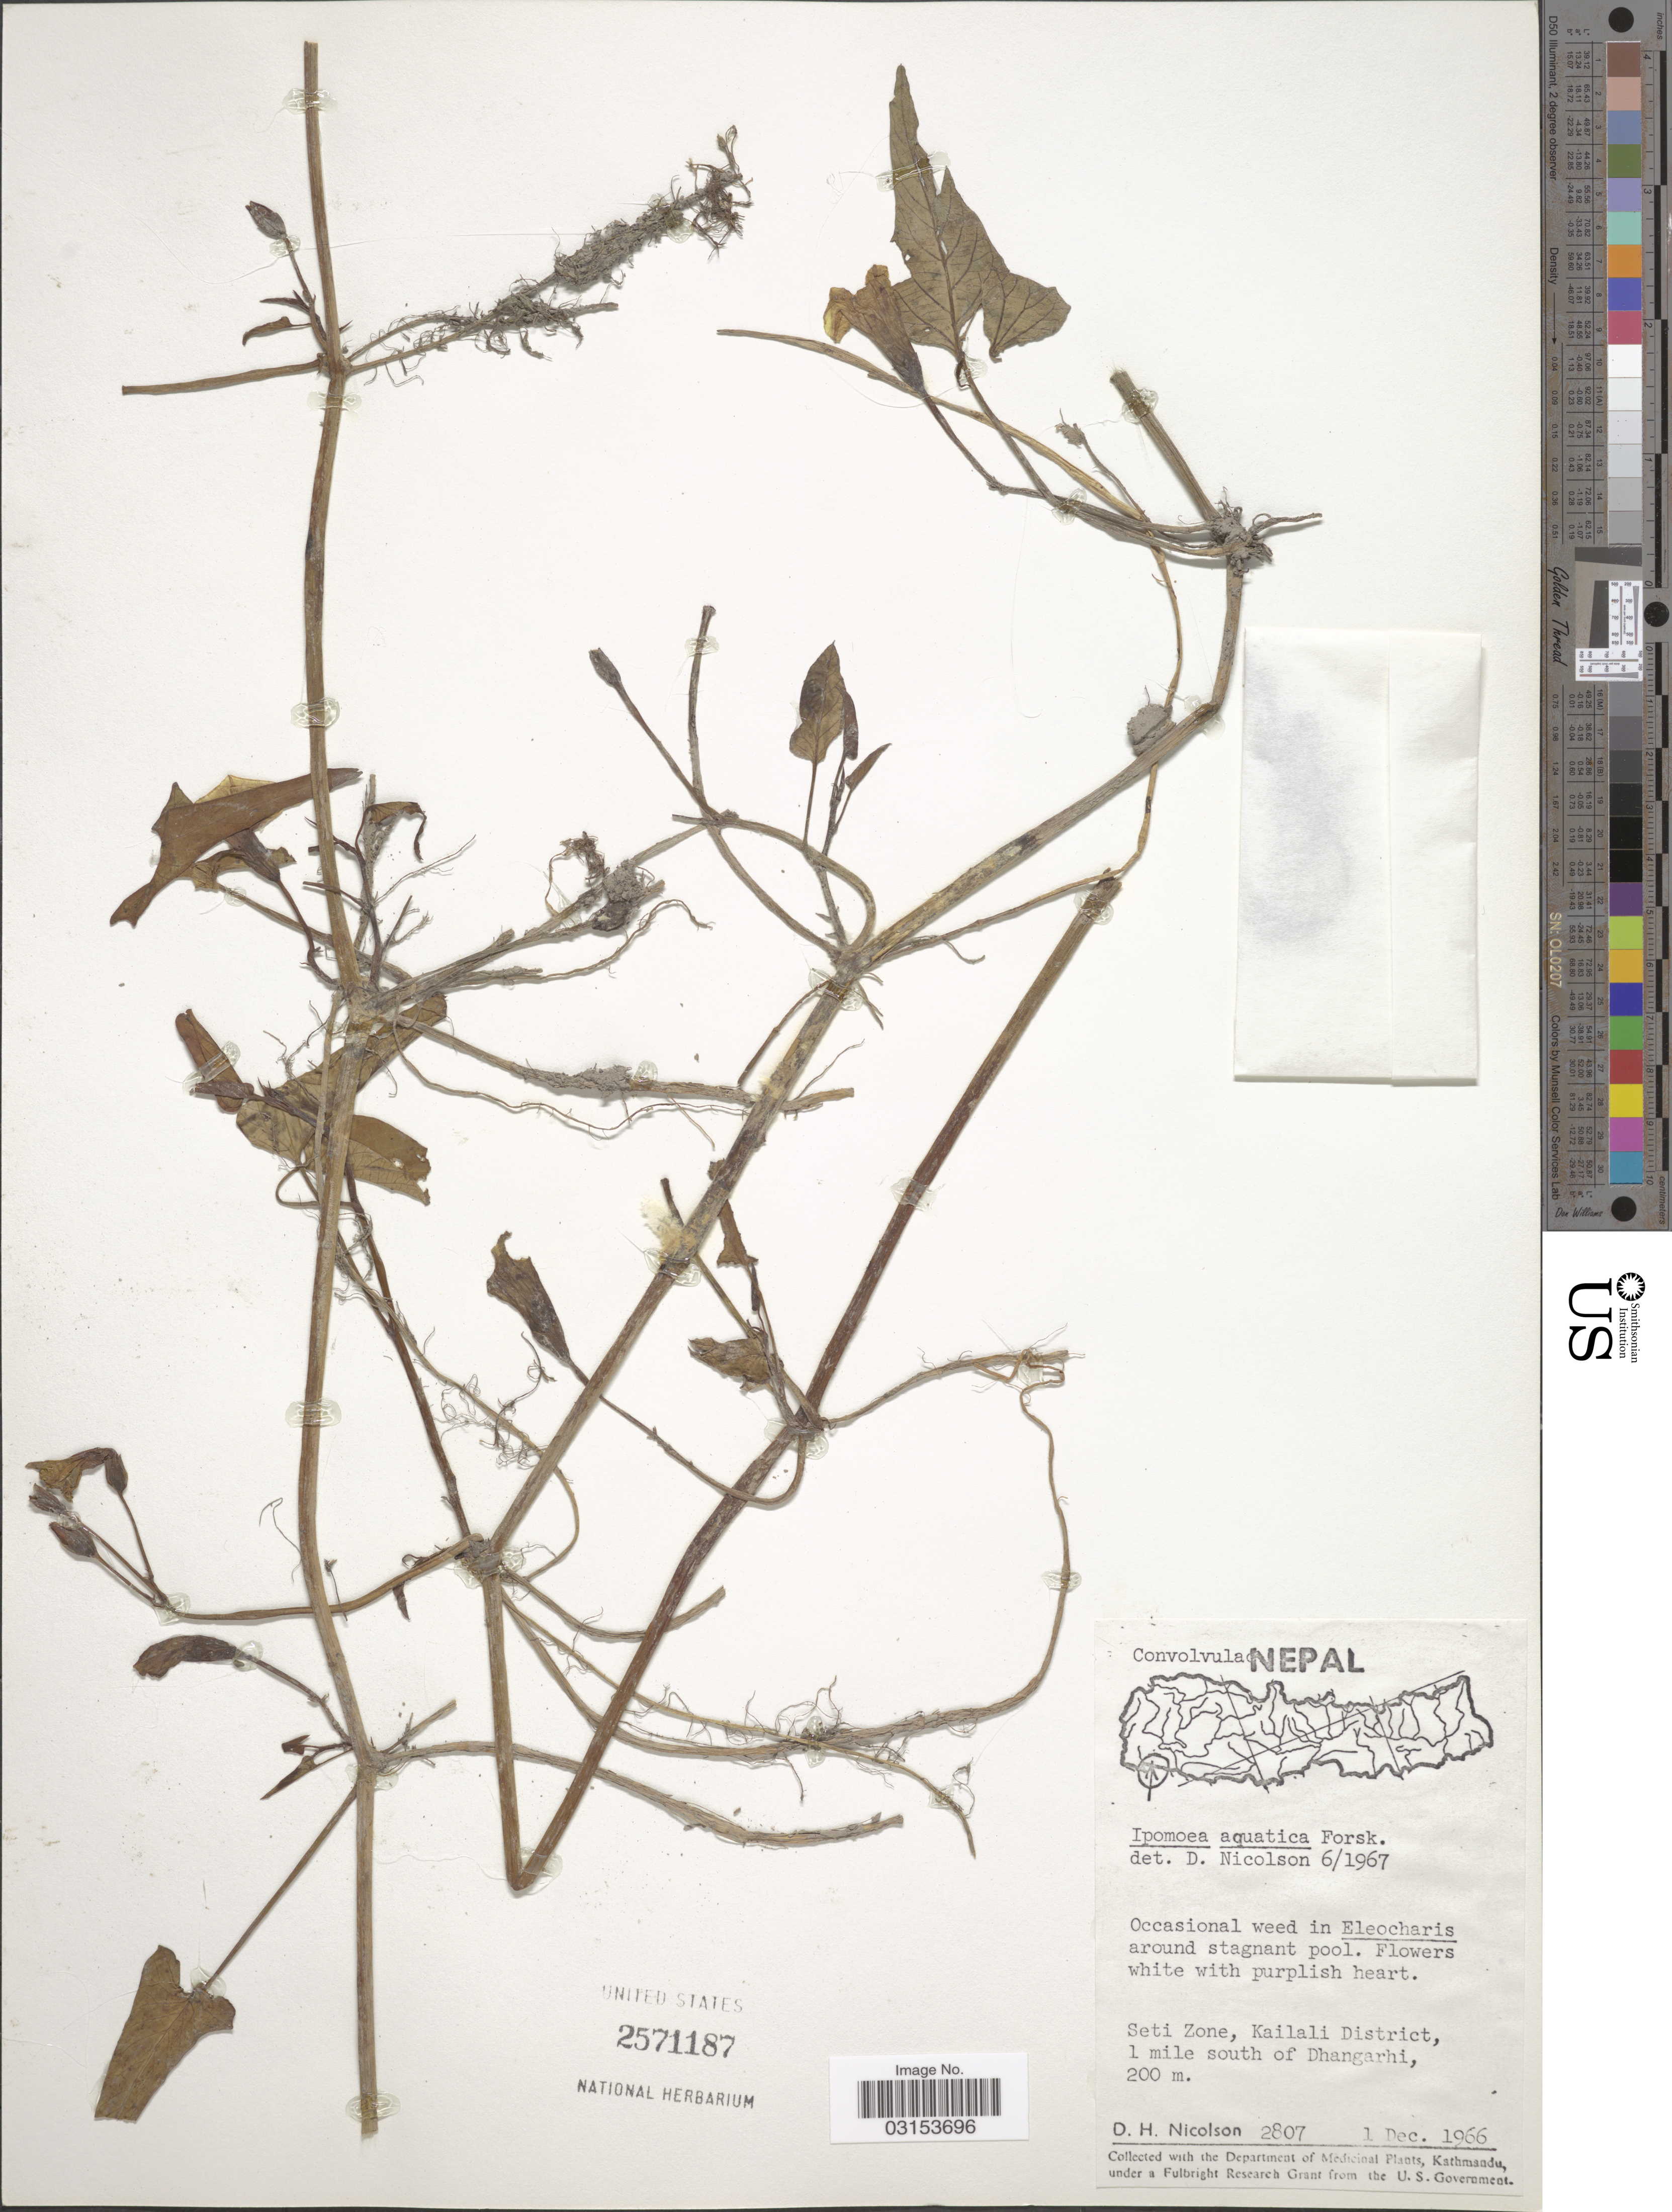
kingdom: Plantae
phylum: Tracheophyta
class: Magnoliopsida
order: Solanales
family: Convolvulaceae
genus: Ipomoea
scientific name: Ipomoea aquatica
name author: Forssk.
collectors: D. H. Nicolson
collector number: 2807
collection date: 1966-12-01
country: Nepal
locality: Seti Zone, Kailali District, 1 mile south of Dhangarhi.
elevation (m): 200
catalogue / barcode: US 2571187